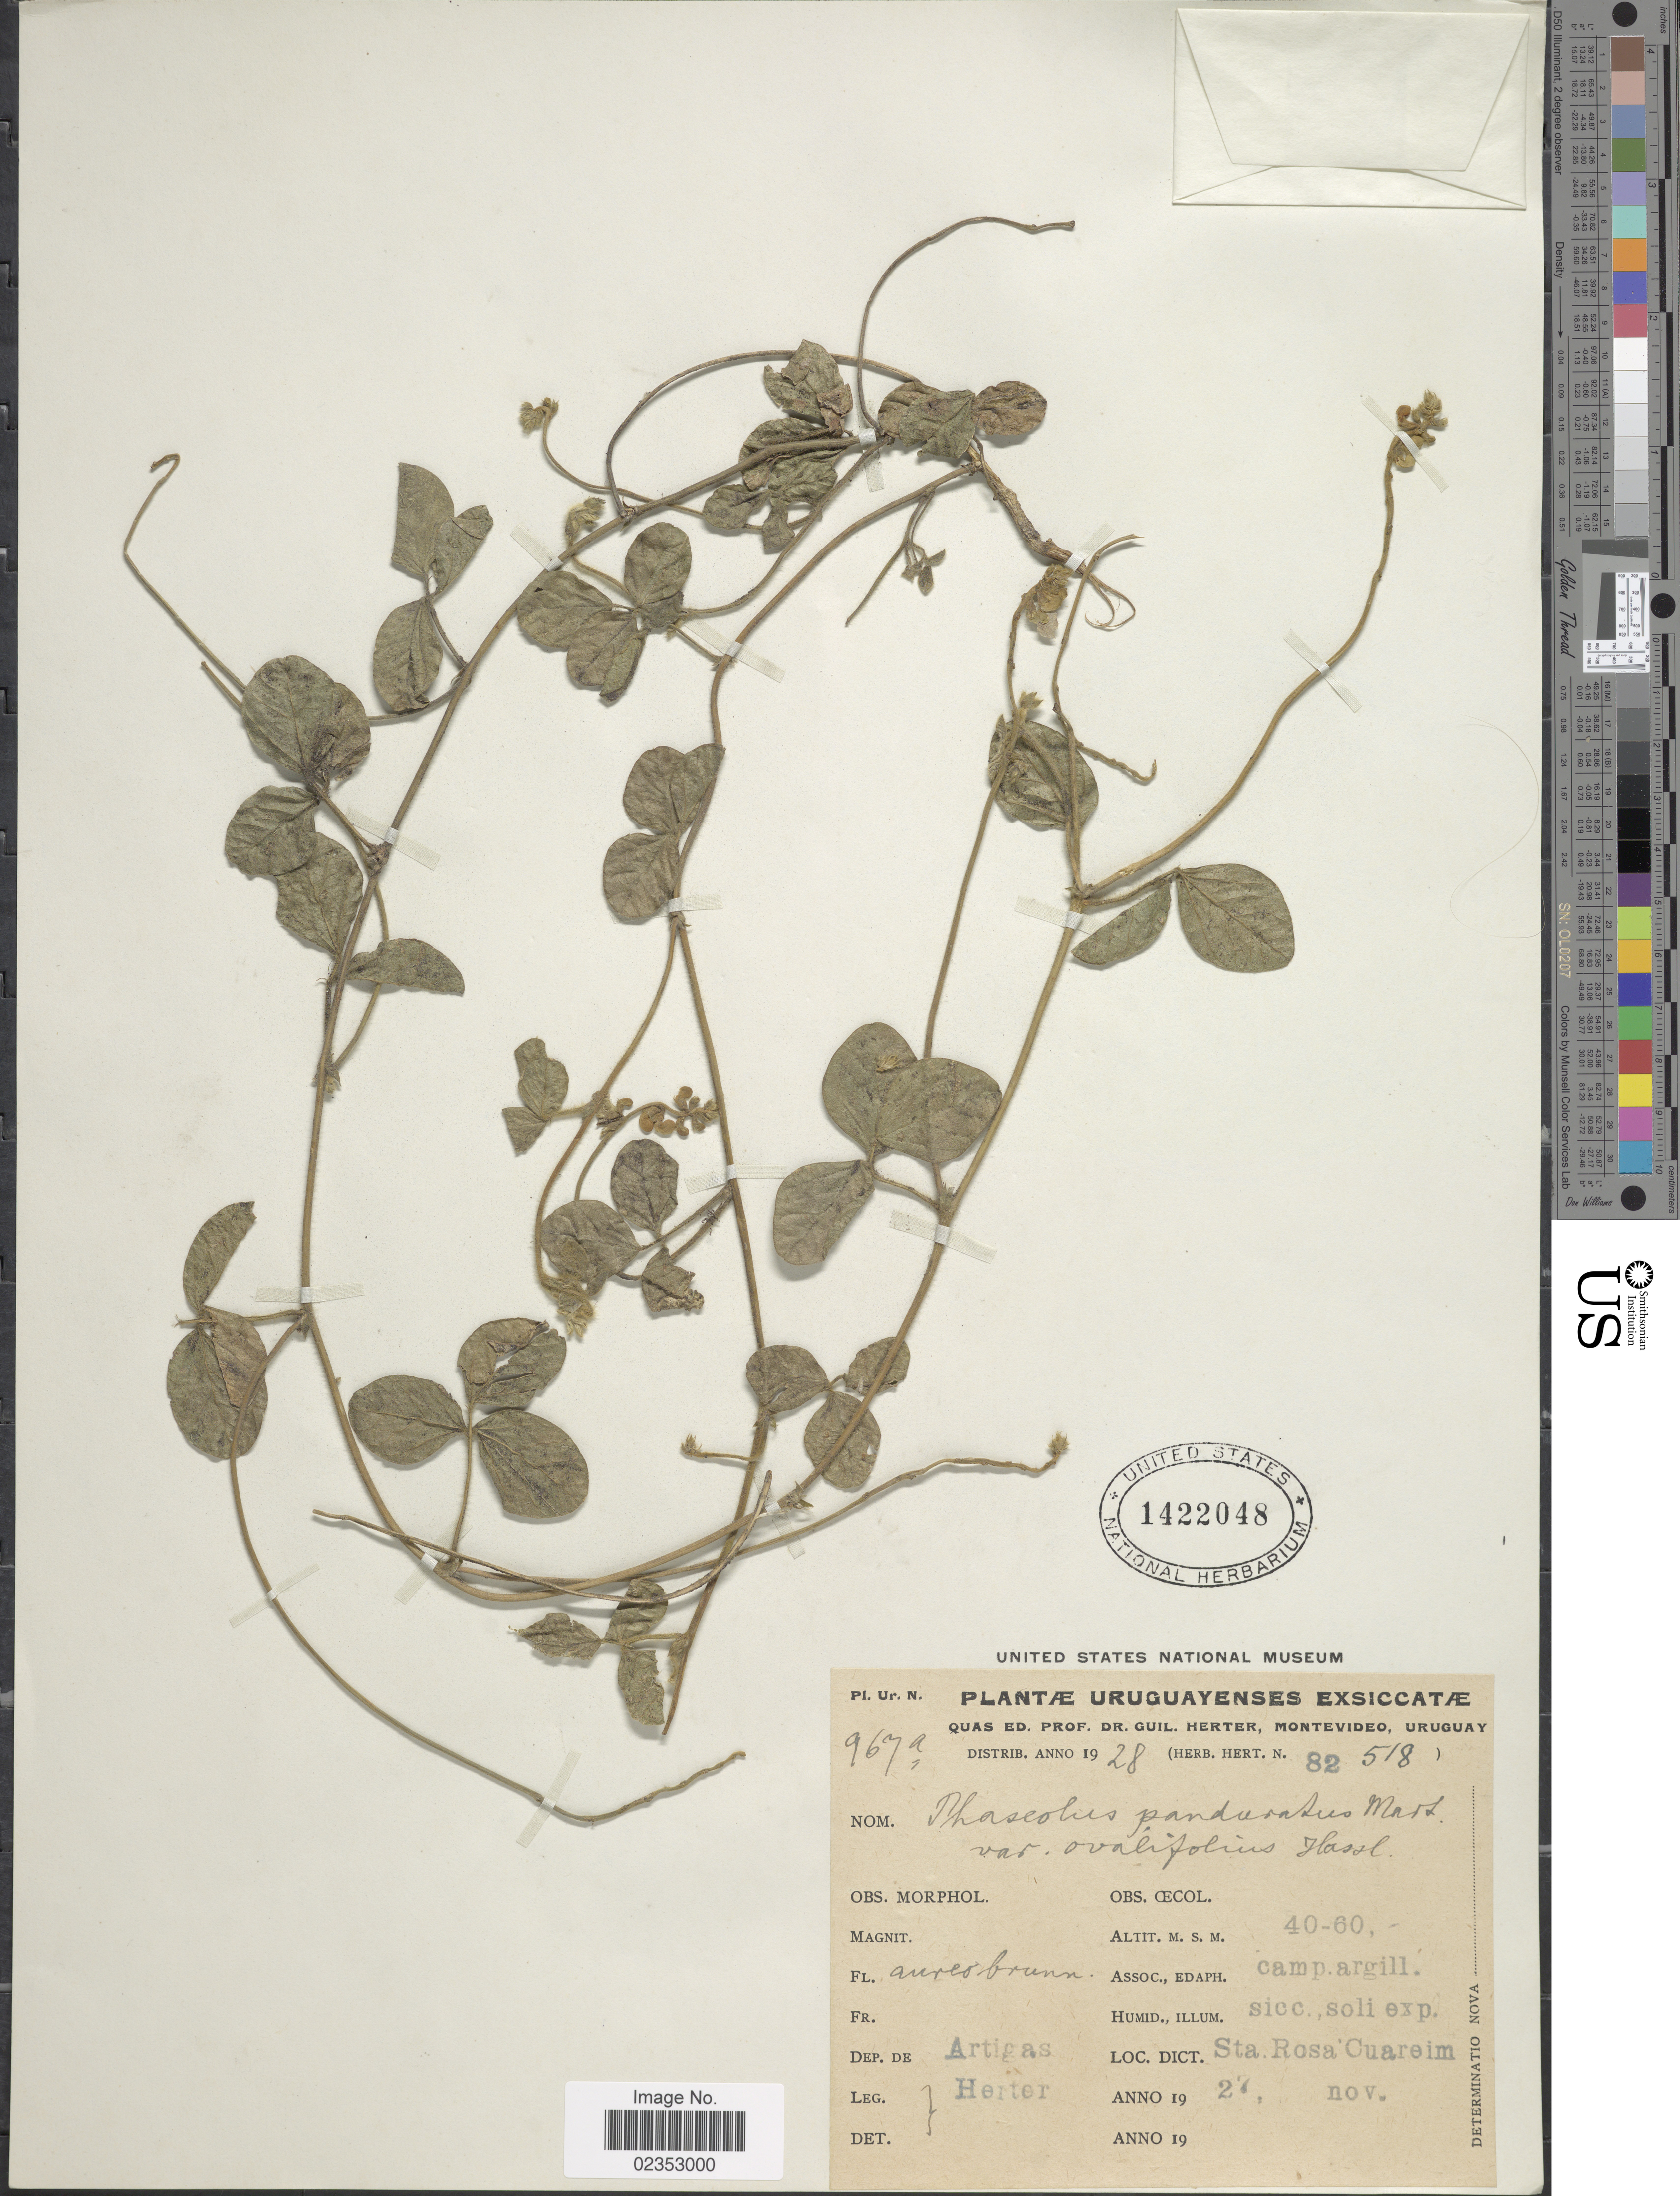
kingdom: Plantae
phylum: Tracheophyta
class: Magnoliopsida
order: Fabales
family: Fabaceae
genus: Macroptilium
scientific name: Macroptilium panduratum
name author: (Benth.) Maréchal & Baudet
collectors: G. Herter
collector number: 967a/82518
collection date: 1927-11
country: Uruguay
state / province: Artigas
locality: Dep de Artigas, Sta Rosa Cuareim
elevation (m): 40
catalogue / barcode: US 1422048